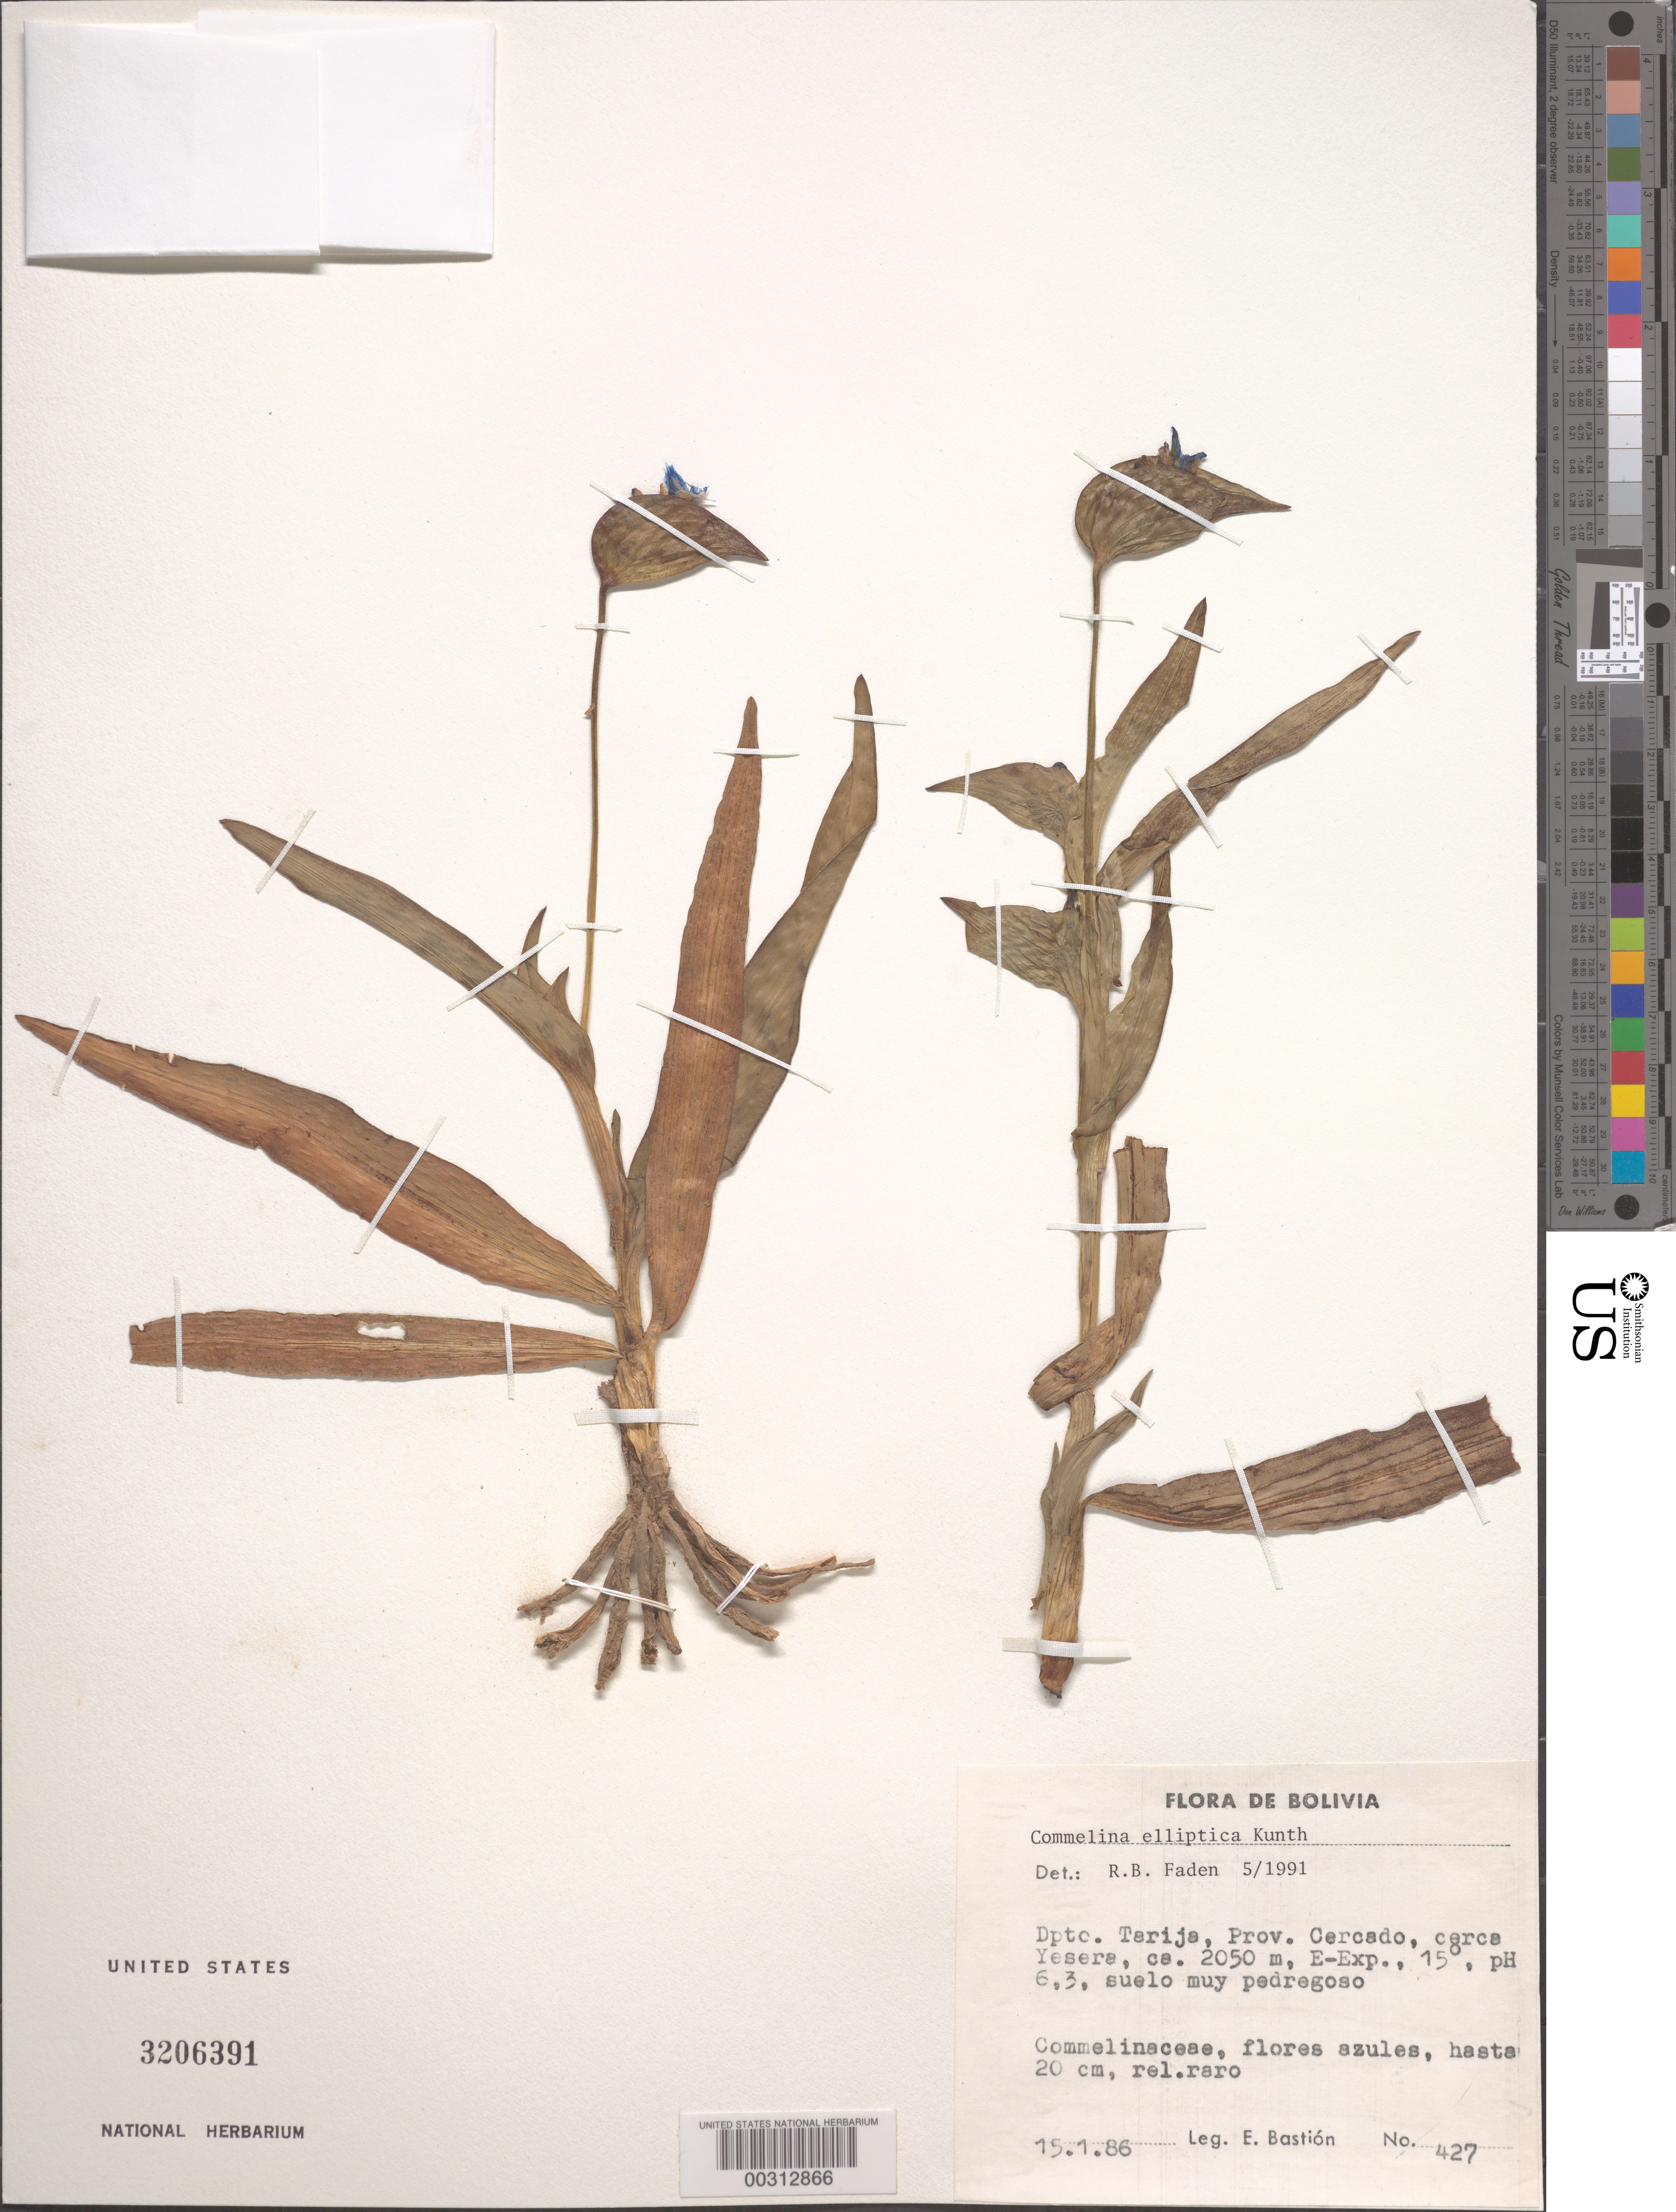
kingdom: Plantae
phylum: Tracheophyta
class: Liliopsida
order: Commelinales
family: Commelinaceae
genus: Commelina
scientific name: Commelina elliptica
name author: Kunth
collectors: E. Bastion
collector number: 427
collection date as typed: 15 Jan 1986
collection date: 1986-01-15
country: Bolivia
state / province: Tarija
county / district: Cercado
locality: Yesera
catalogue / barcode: US 3206391